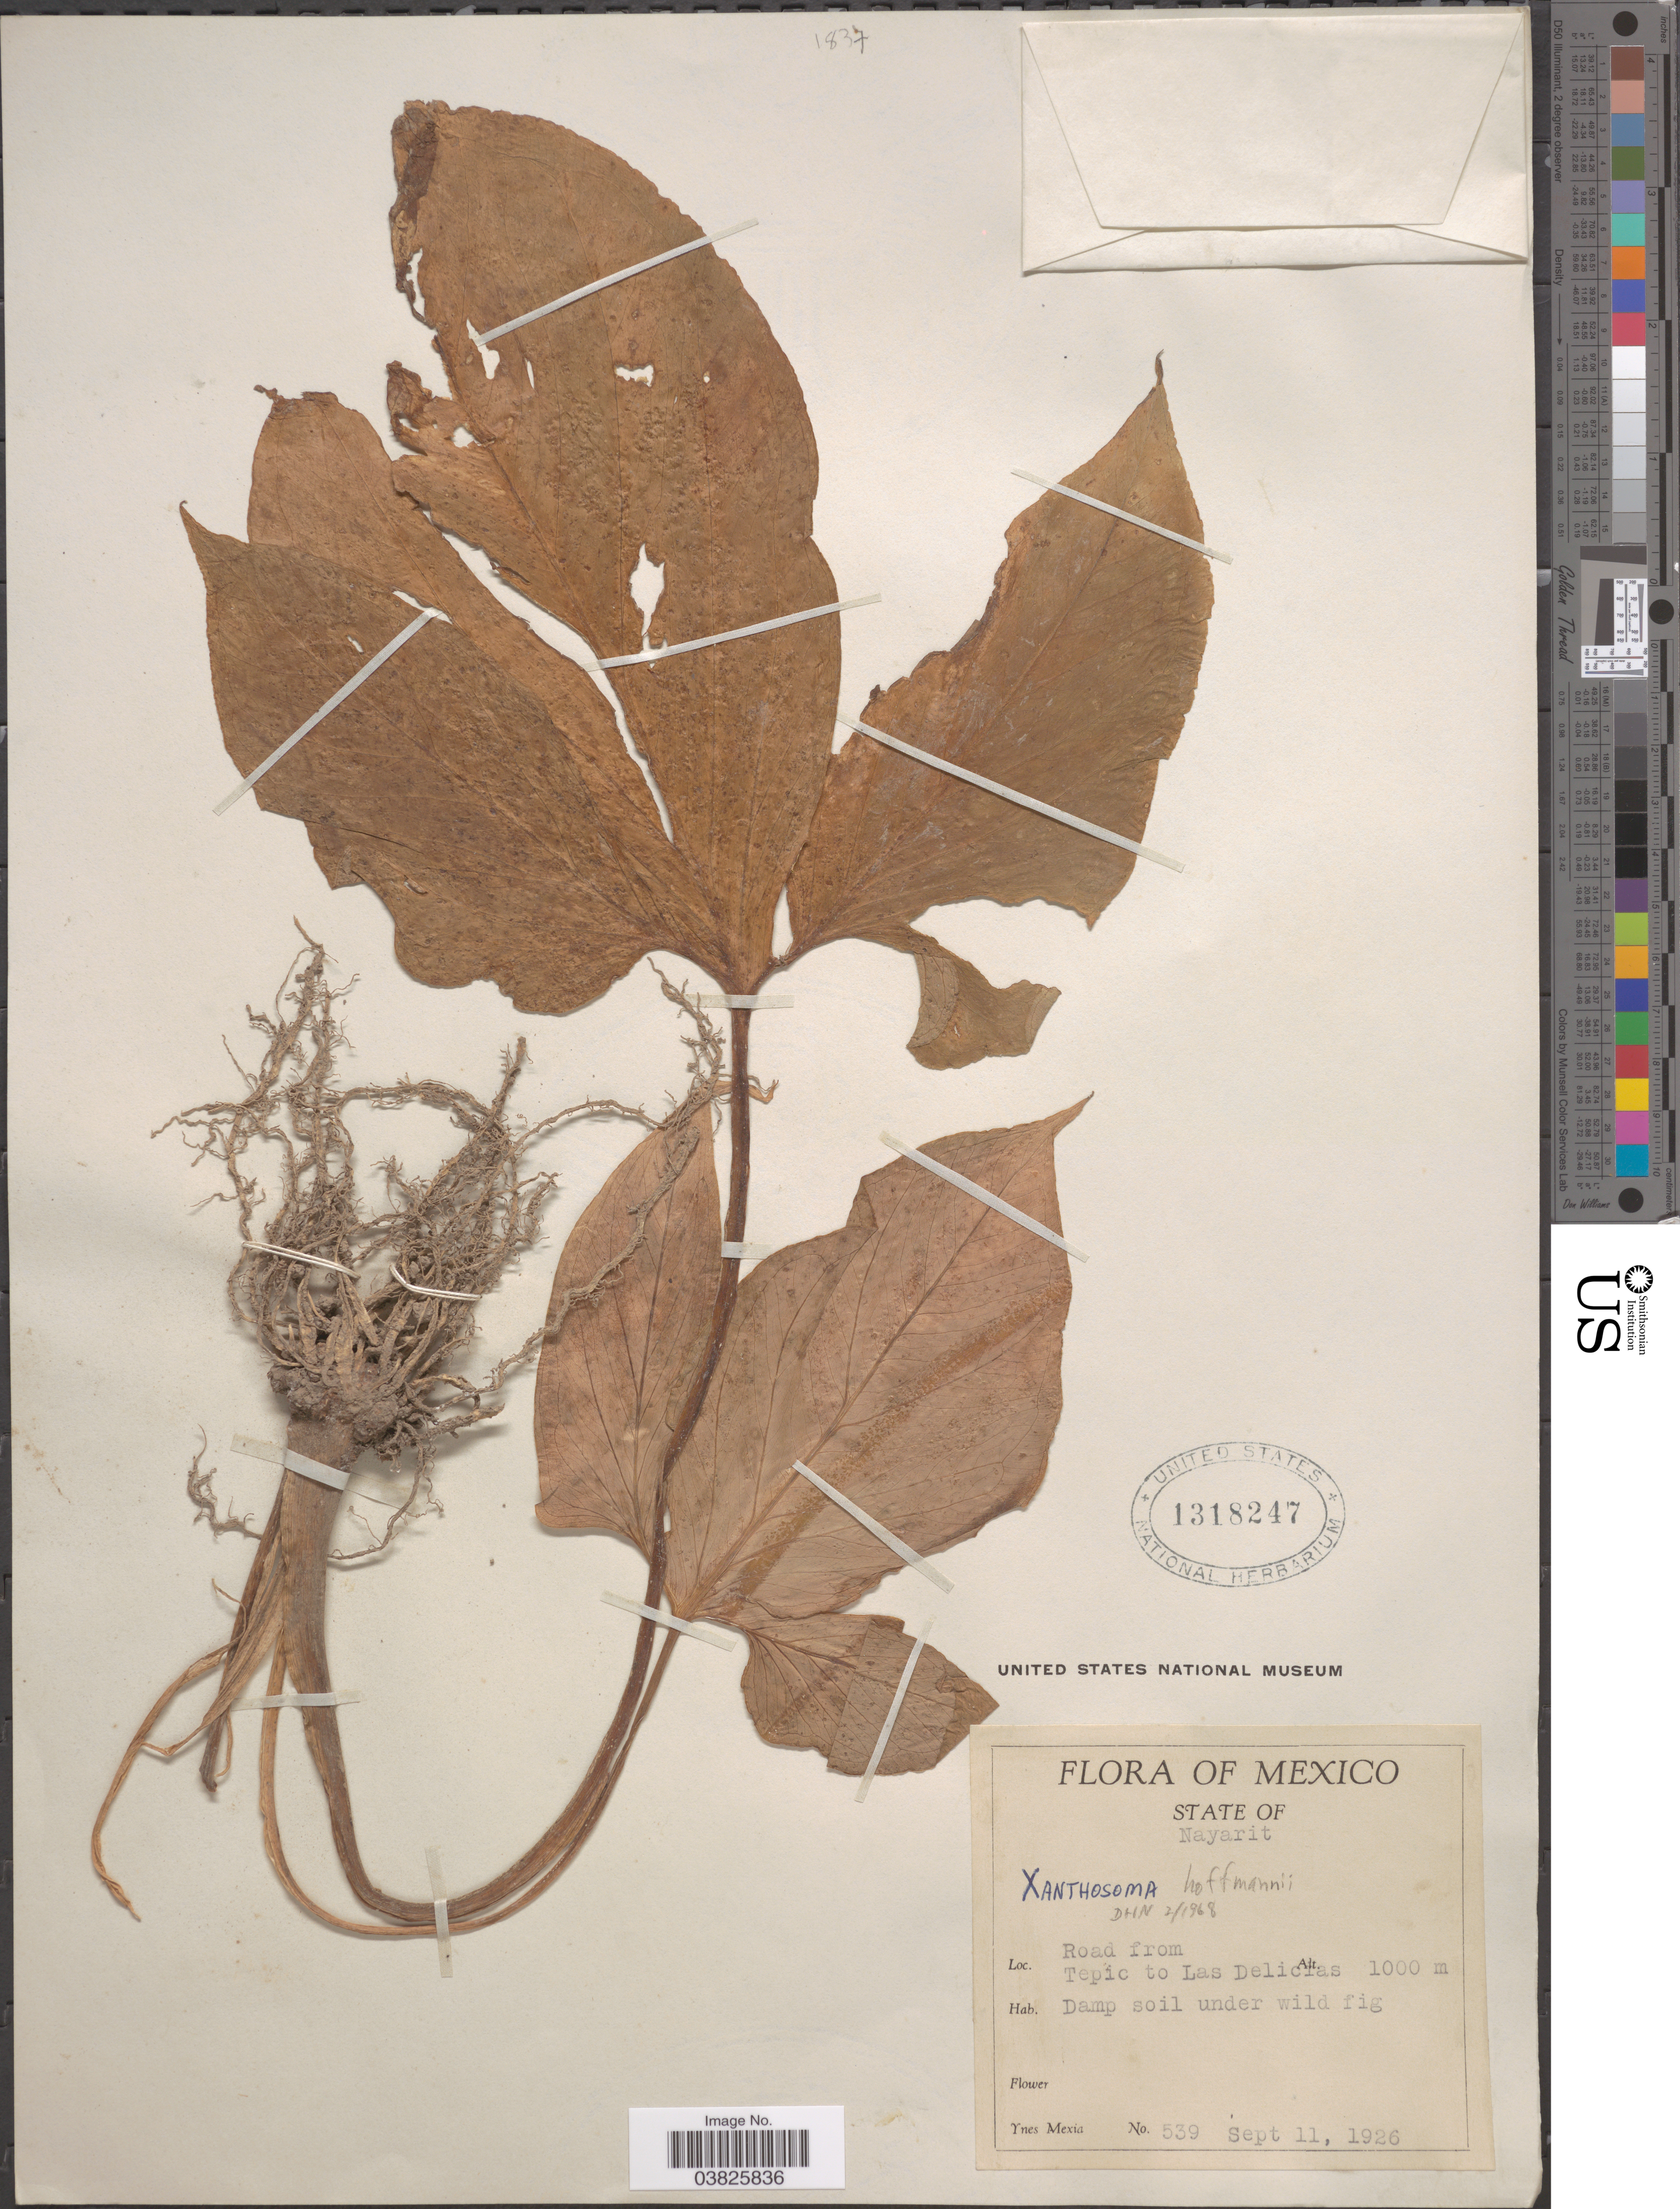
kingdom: Plantae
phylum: Tracheophyta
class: Liliopsida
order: Alismatales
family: Araceae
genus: Xanthosoma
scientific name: Xanthosoma hoffmannii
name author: (Schott) Schott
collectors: Y. Mexia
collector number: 539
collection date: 1926-09-11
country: Mexico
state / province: Nayarit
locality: Road from Tepic to Las Delicias.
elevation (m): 1000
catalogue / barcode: US 1318247